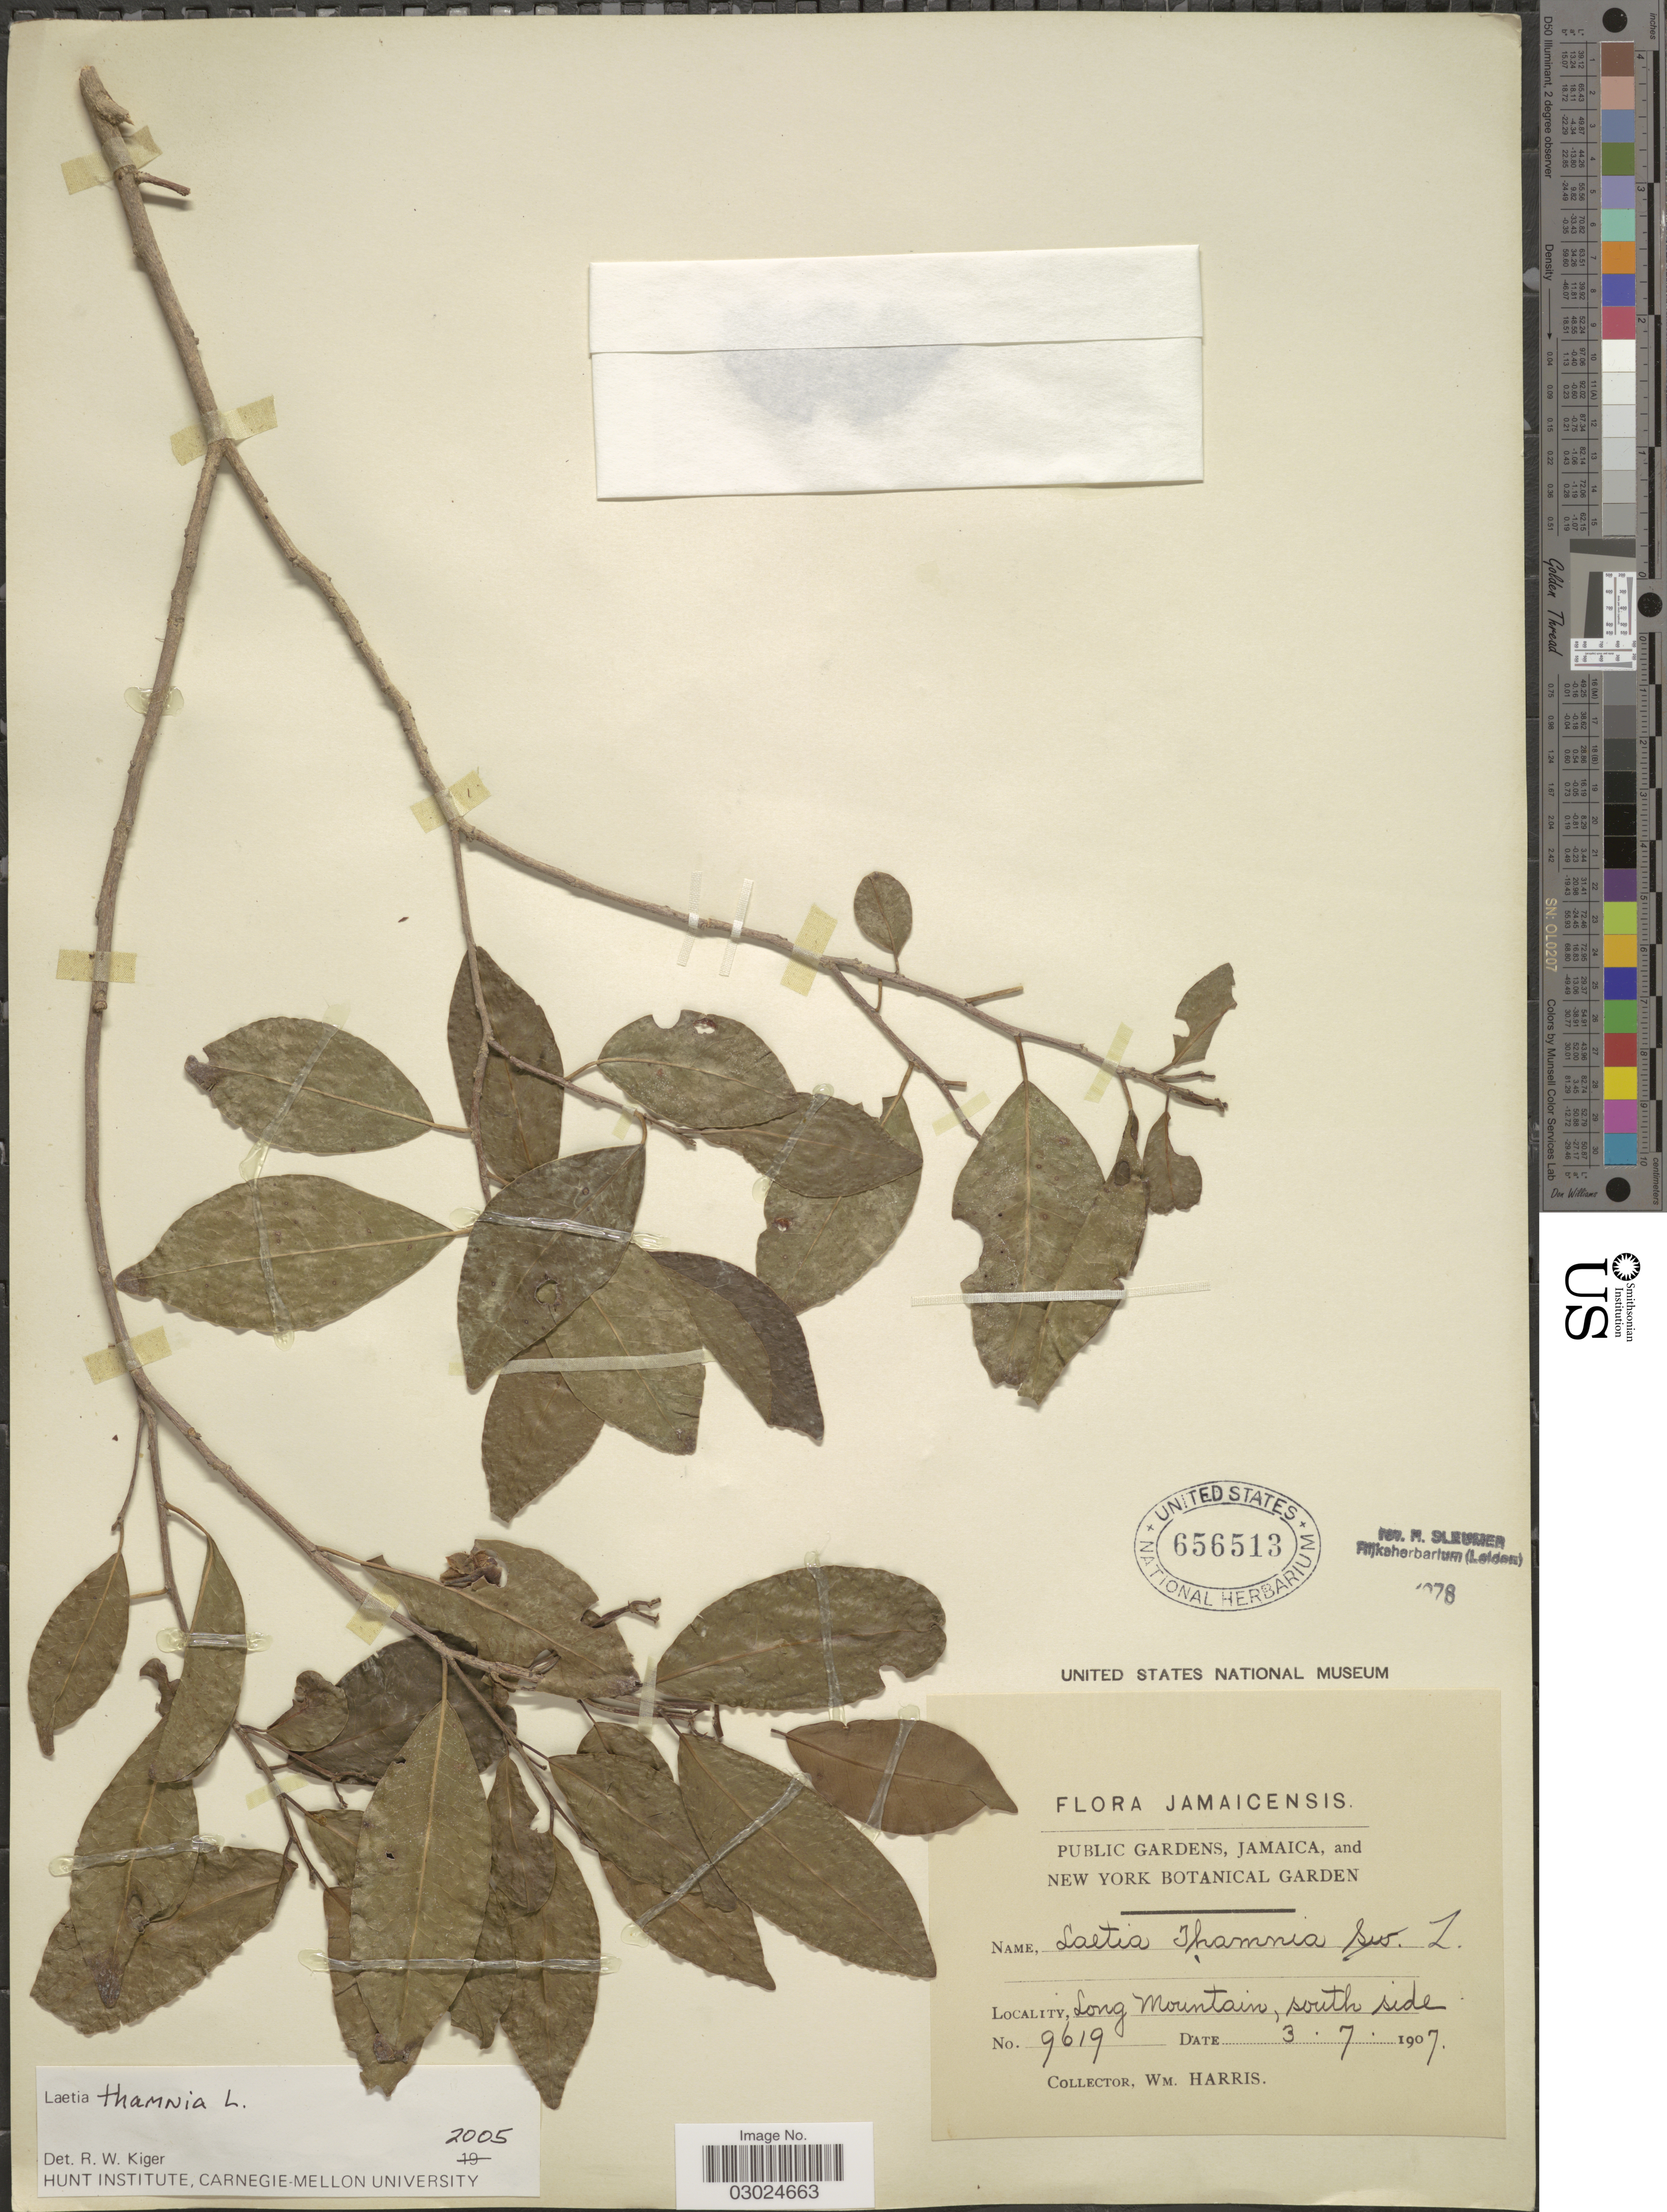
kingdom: Plantae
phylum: Tracheophyta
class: Magnoliopsida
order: Malpighiales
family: Salicaceae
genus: Laetia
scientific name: Laetia thamnia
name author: L.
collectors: W. H. Harris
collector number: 9619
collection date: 1907-07-03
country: Jamaica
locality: Long Mountain, south side.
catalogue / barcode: US 656513